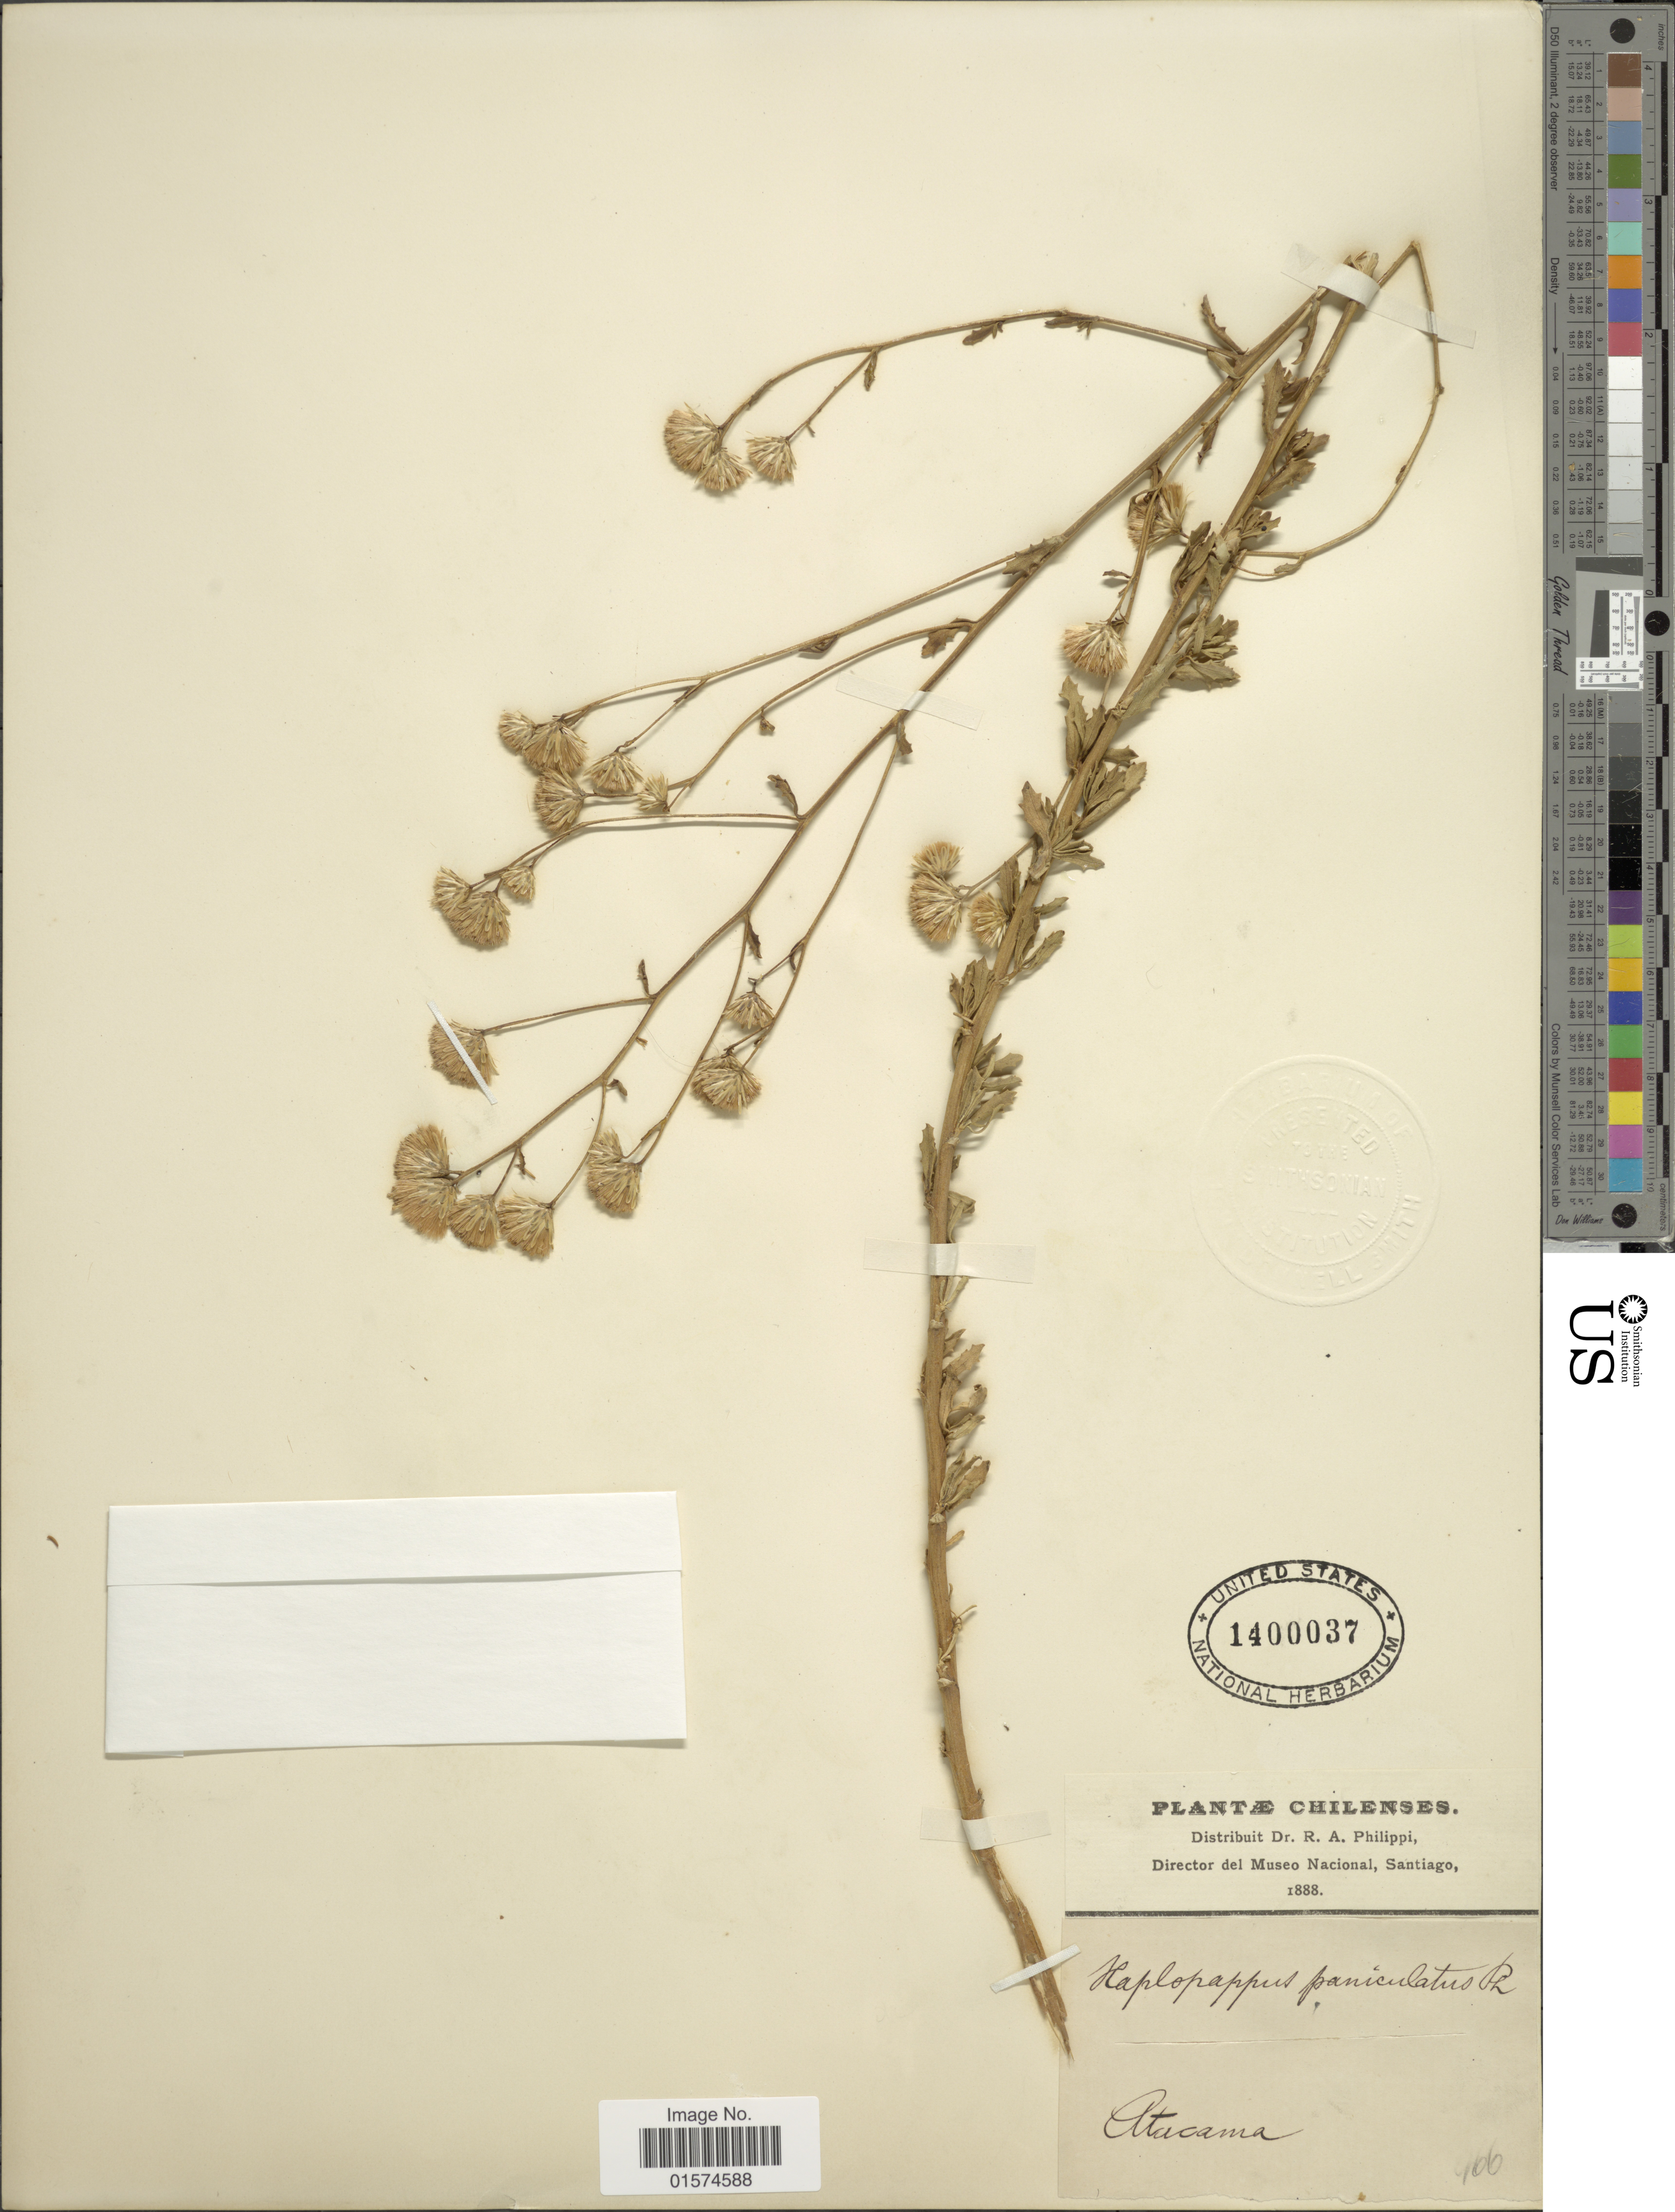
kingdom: Plantae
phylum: Tracheophyta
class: Magnoliopsida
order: Asterales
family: Asteraceae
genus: Haplopappus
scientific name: Haplopappus paniculatus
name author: Phil.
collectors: R. A. Philippi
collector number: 966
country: Chile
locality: Atacama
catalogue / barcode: US 1400037